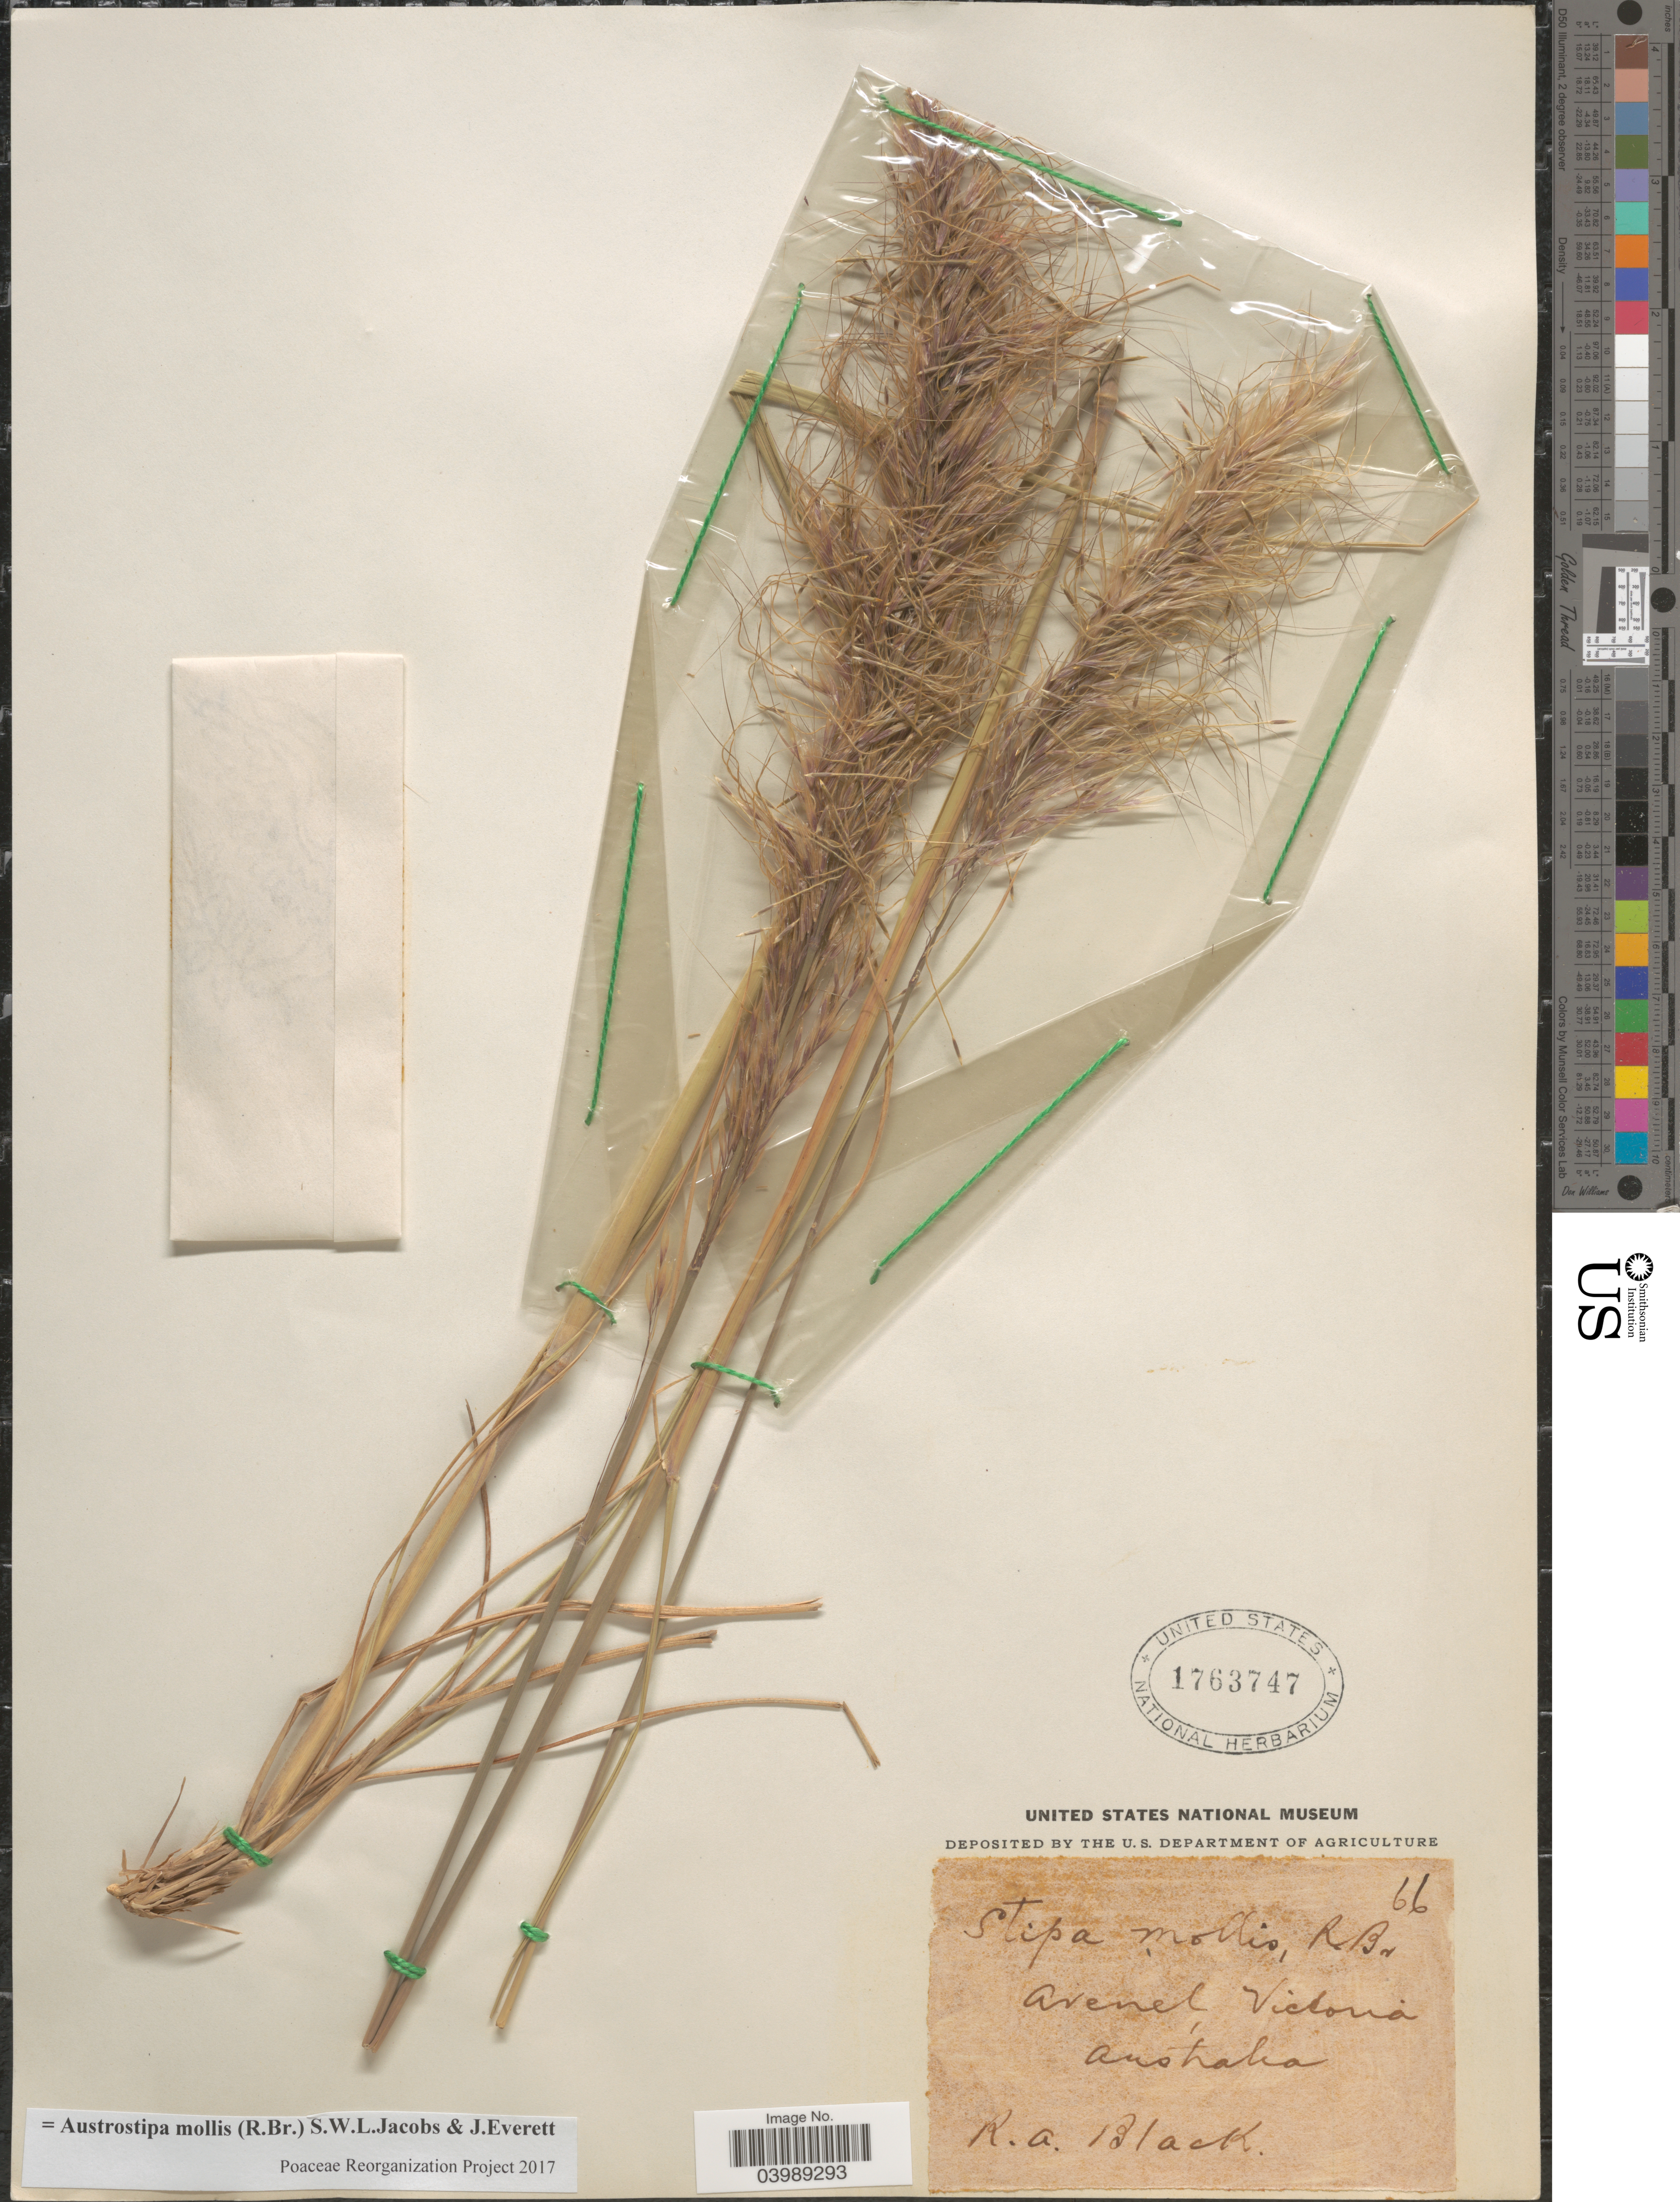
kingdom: Plantae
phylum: Tracheophyta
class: Liliopsida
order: Poales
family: Poaceae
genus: Austrostipa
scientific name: Austrostipa mollis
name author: (R. Br.) S.W.L. Jacobs & J. Everett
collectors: R. A. Black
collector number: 66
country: Australia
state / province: Victoria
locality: Avenel Victoria.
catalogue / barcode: US 1763747